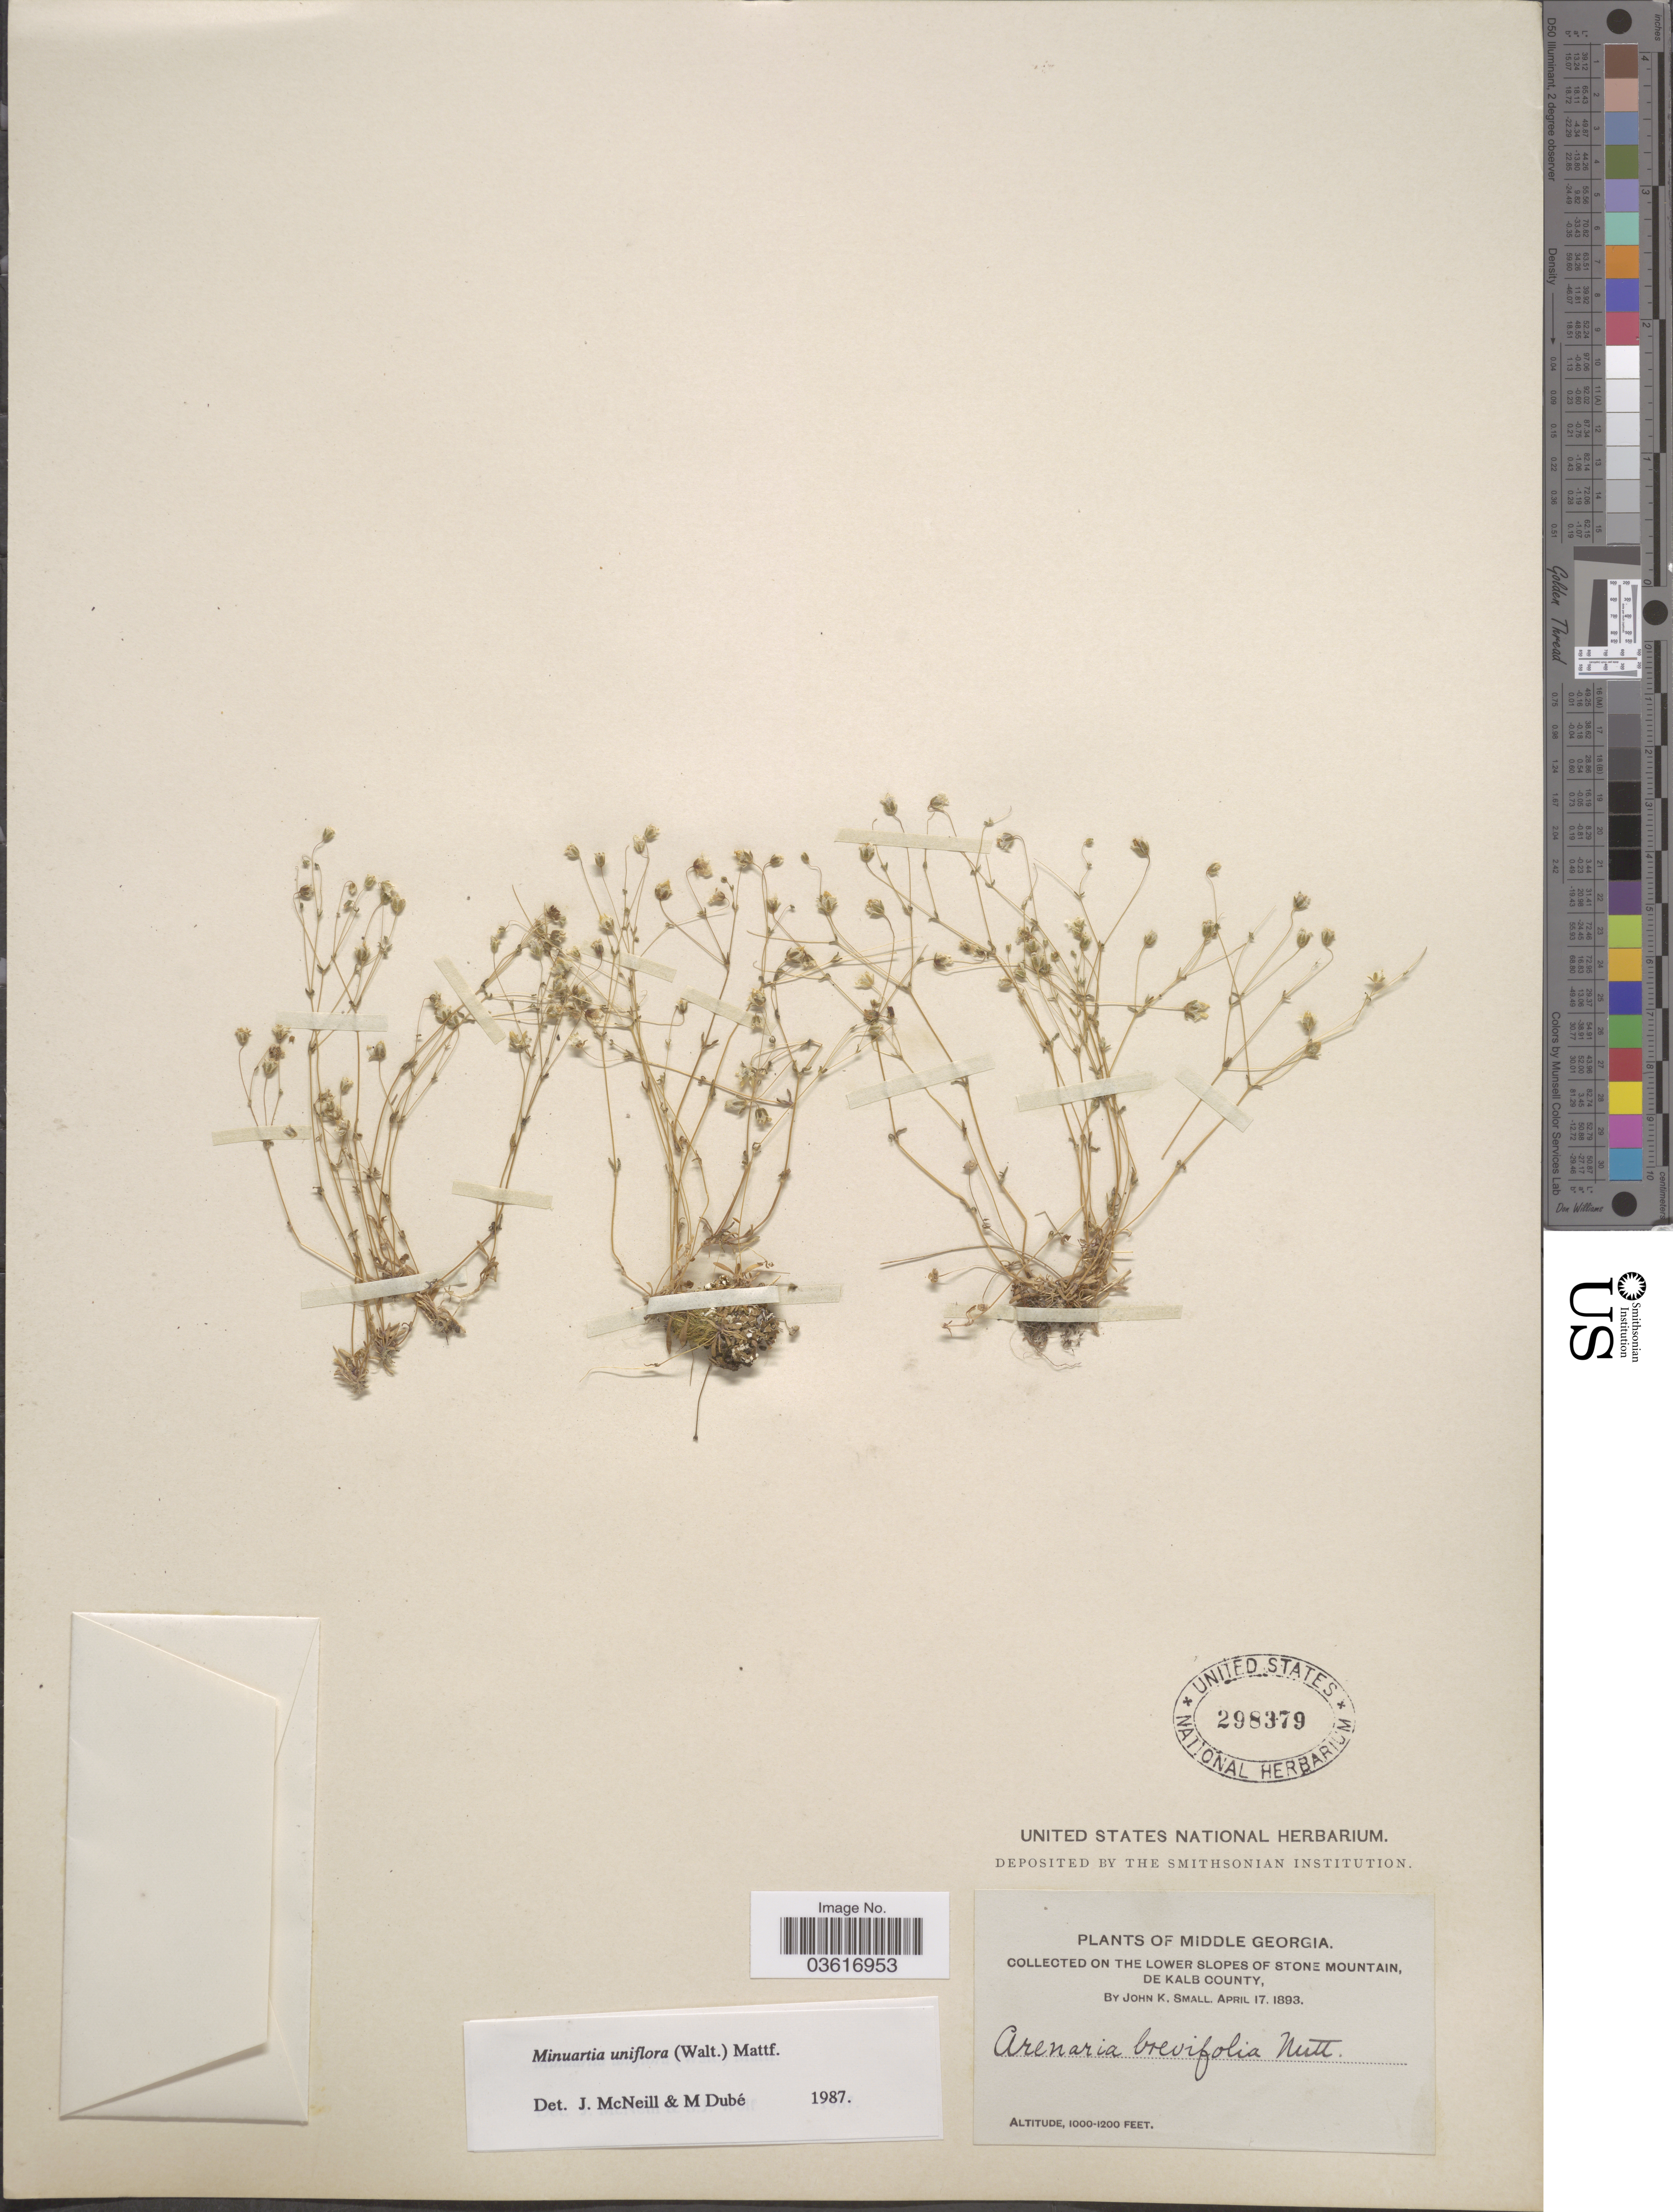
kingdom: Plantae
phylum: Tracheophyta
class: Magnoliopsida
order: Caryophyllales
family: Caryophyllaceae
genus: Minuartia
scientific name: Minuartia uniflora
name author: (Walter) Mattf.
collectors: J. K. Small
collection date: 1893-04-17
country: United States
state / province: Georgia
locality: Middle Georgia. Lower slopes of Stone Mountain, De Kalb County.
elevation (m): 305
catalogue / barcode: US 298379